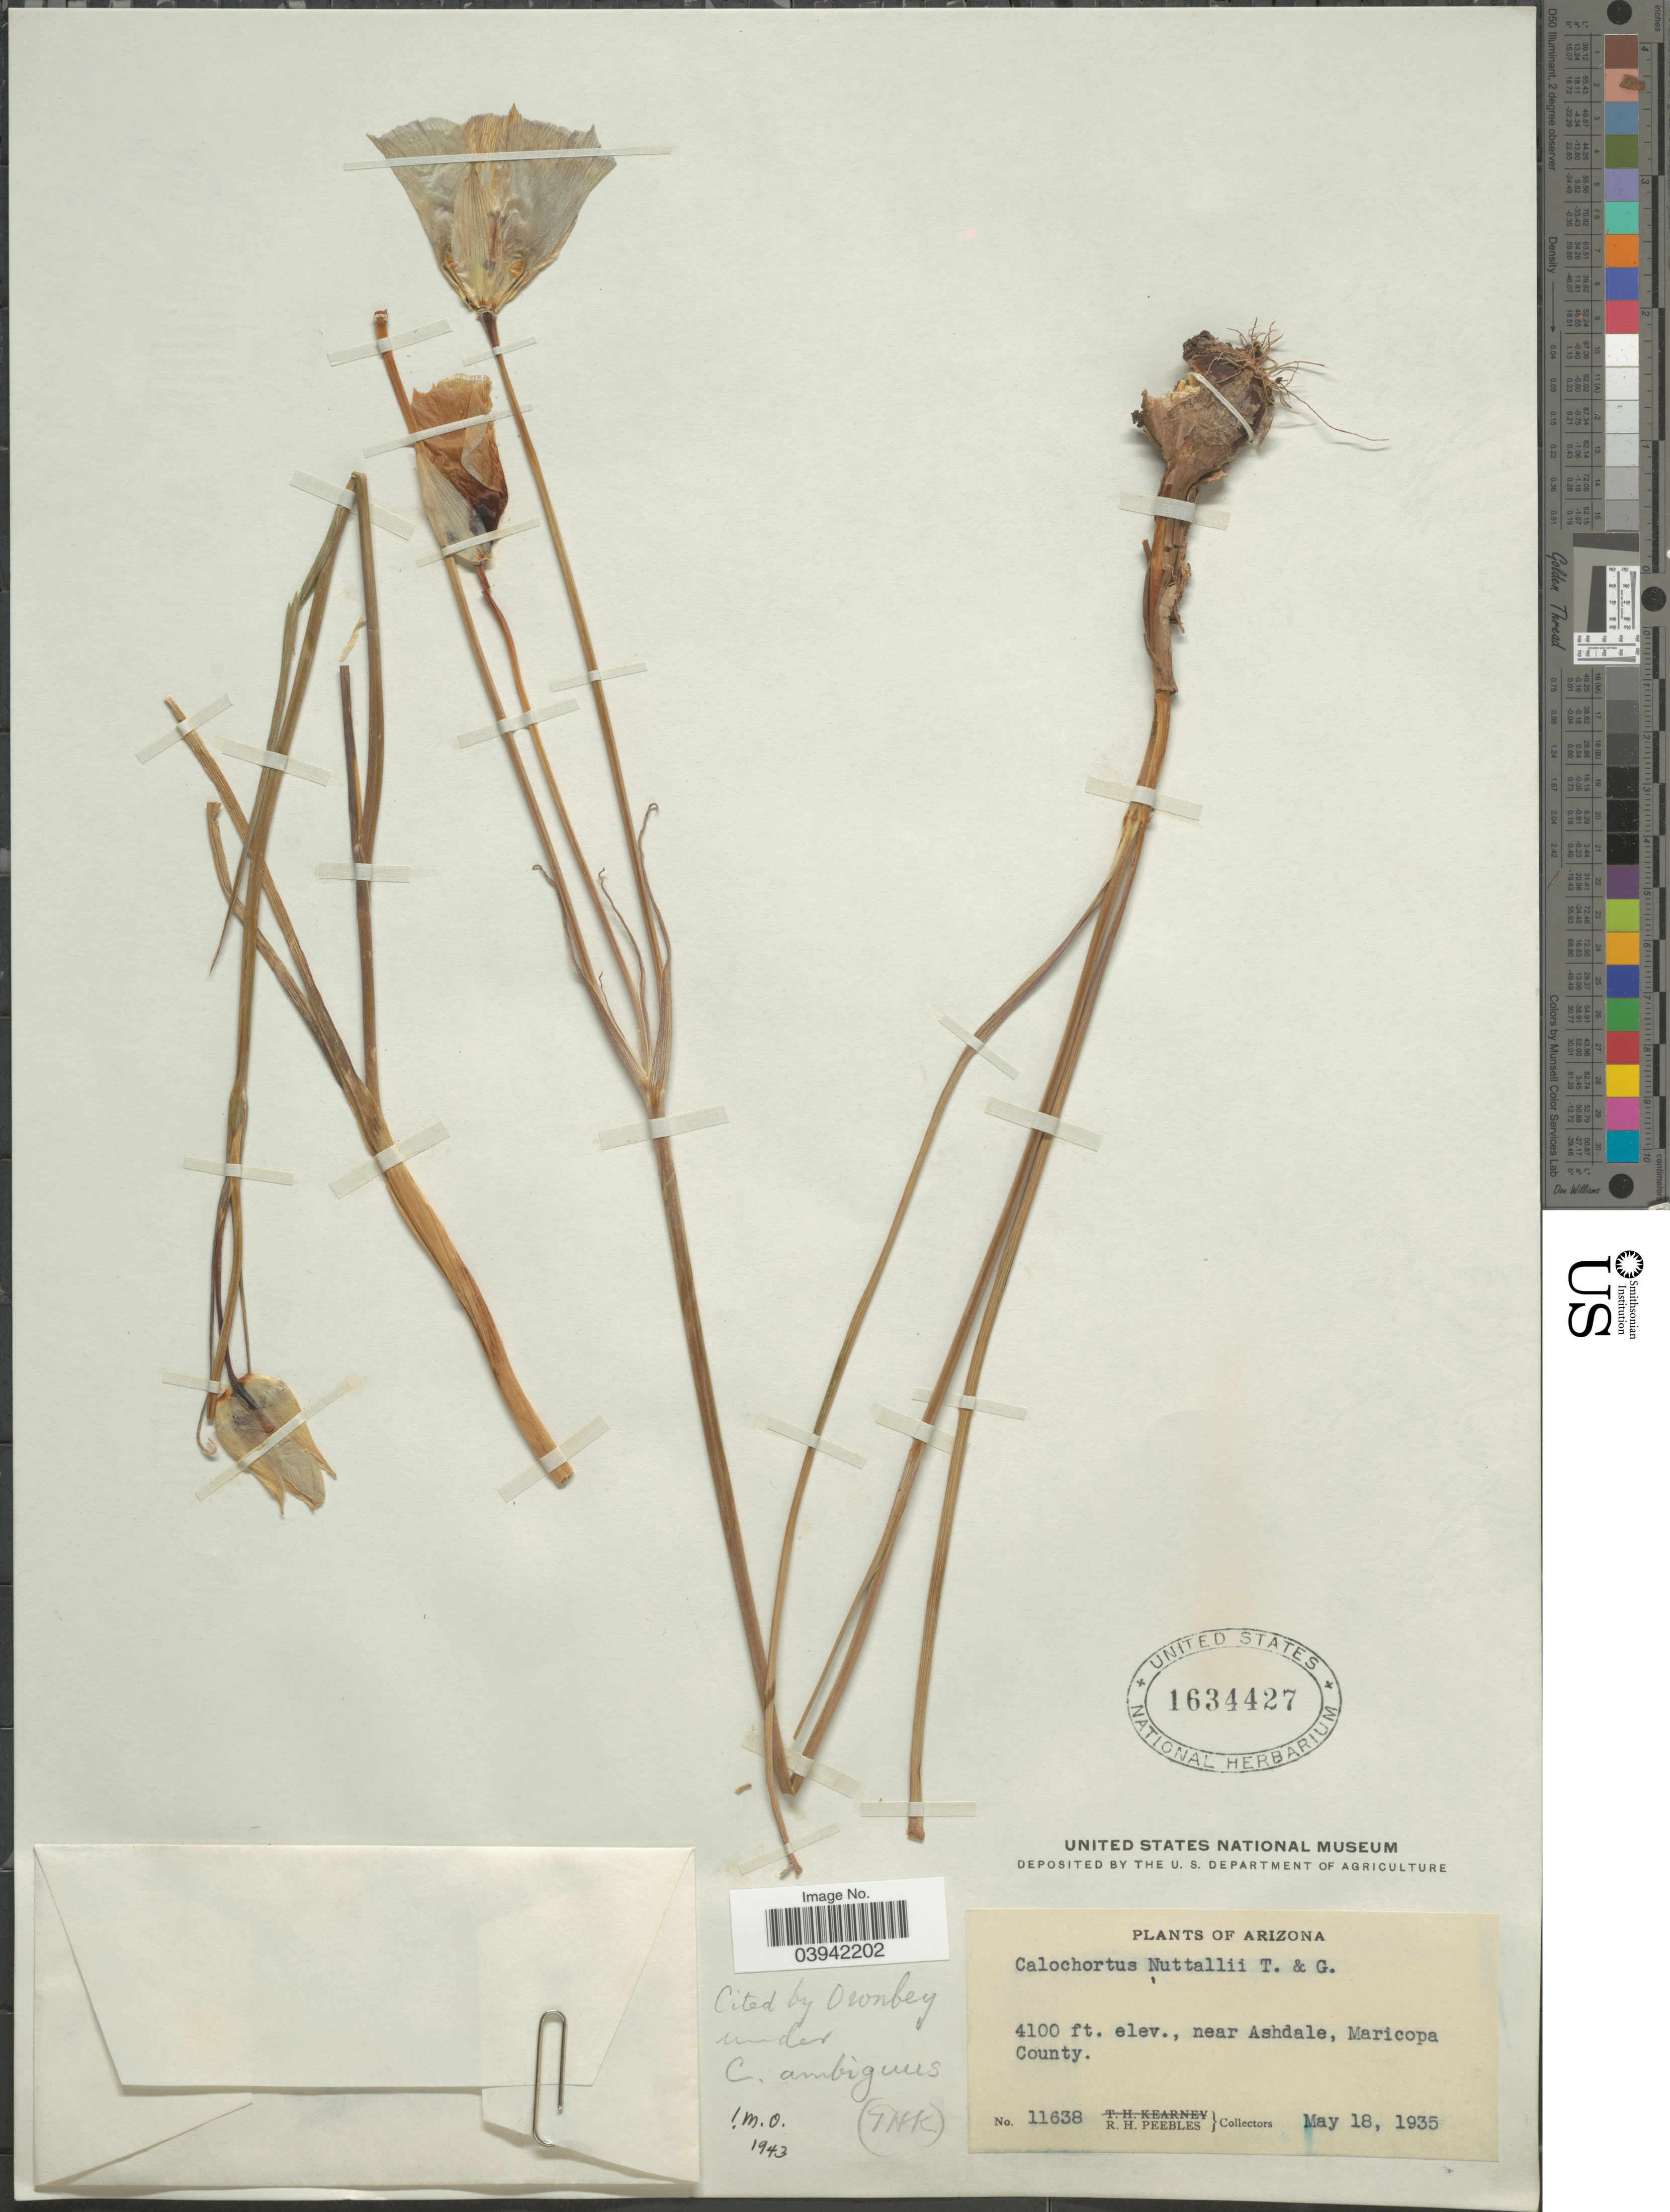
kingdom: Plantae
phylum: Tracheophyta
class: Liliopsida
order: Liliales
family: Liliaceae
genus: Calochortus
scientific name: Calochortus ambiguus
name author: (M.E. Jones) Ownbey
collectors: R. H. Peebles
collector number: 11638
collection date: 1935-05-18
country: United States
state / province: Arizona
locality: Near Ashdale, Maricopa County.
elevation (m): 1250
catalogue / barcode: US 1634427